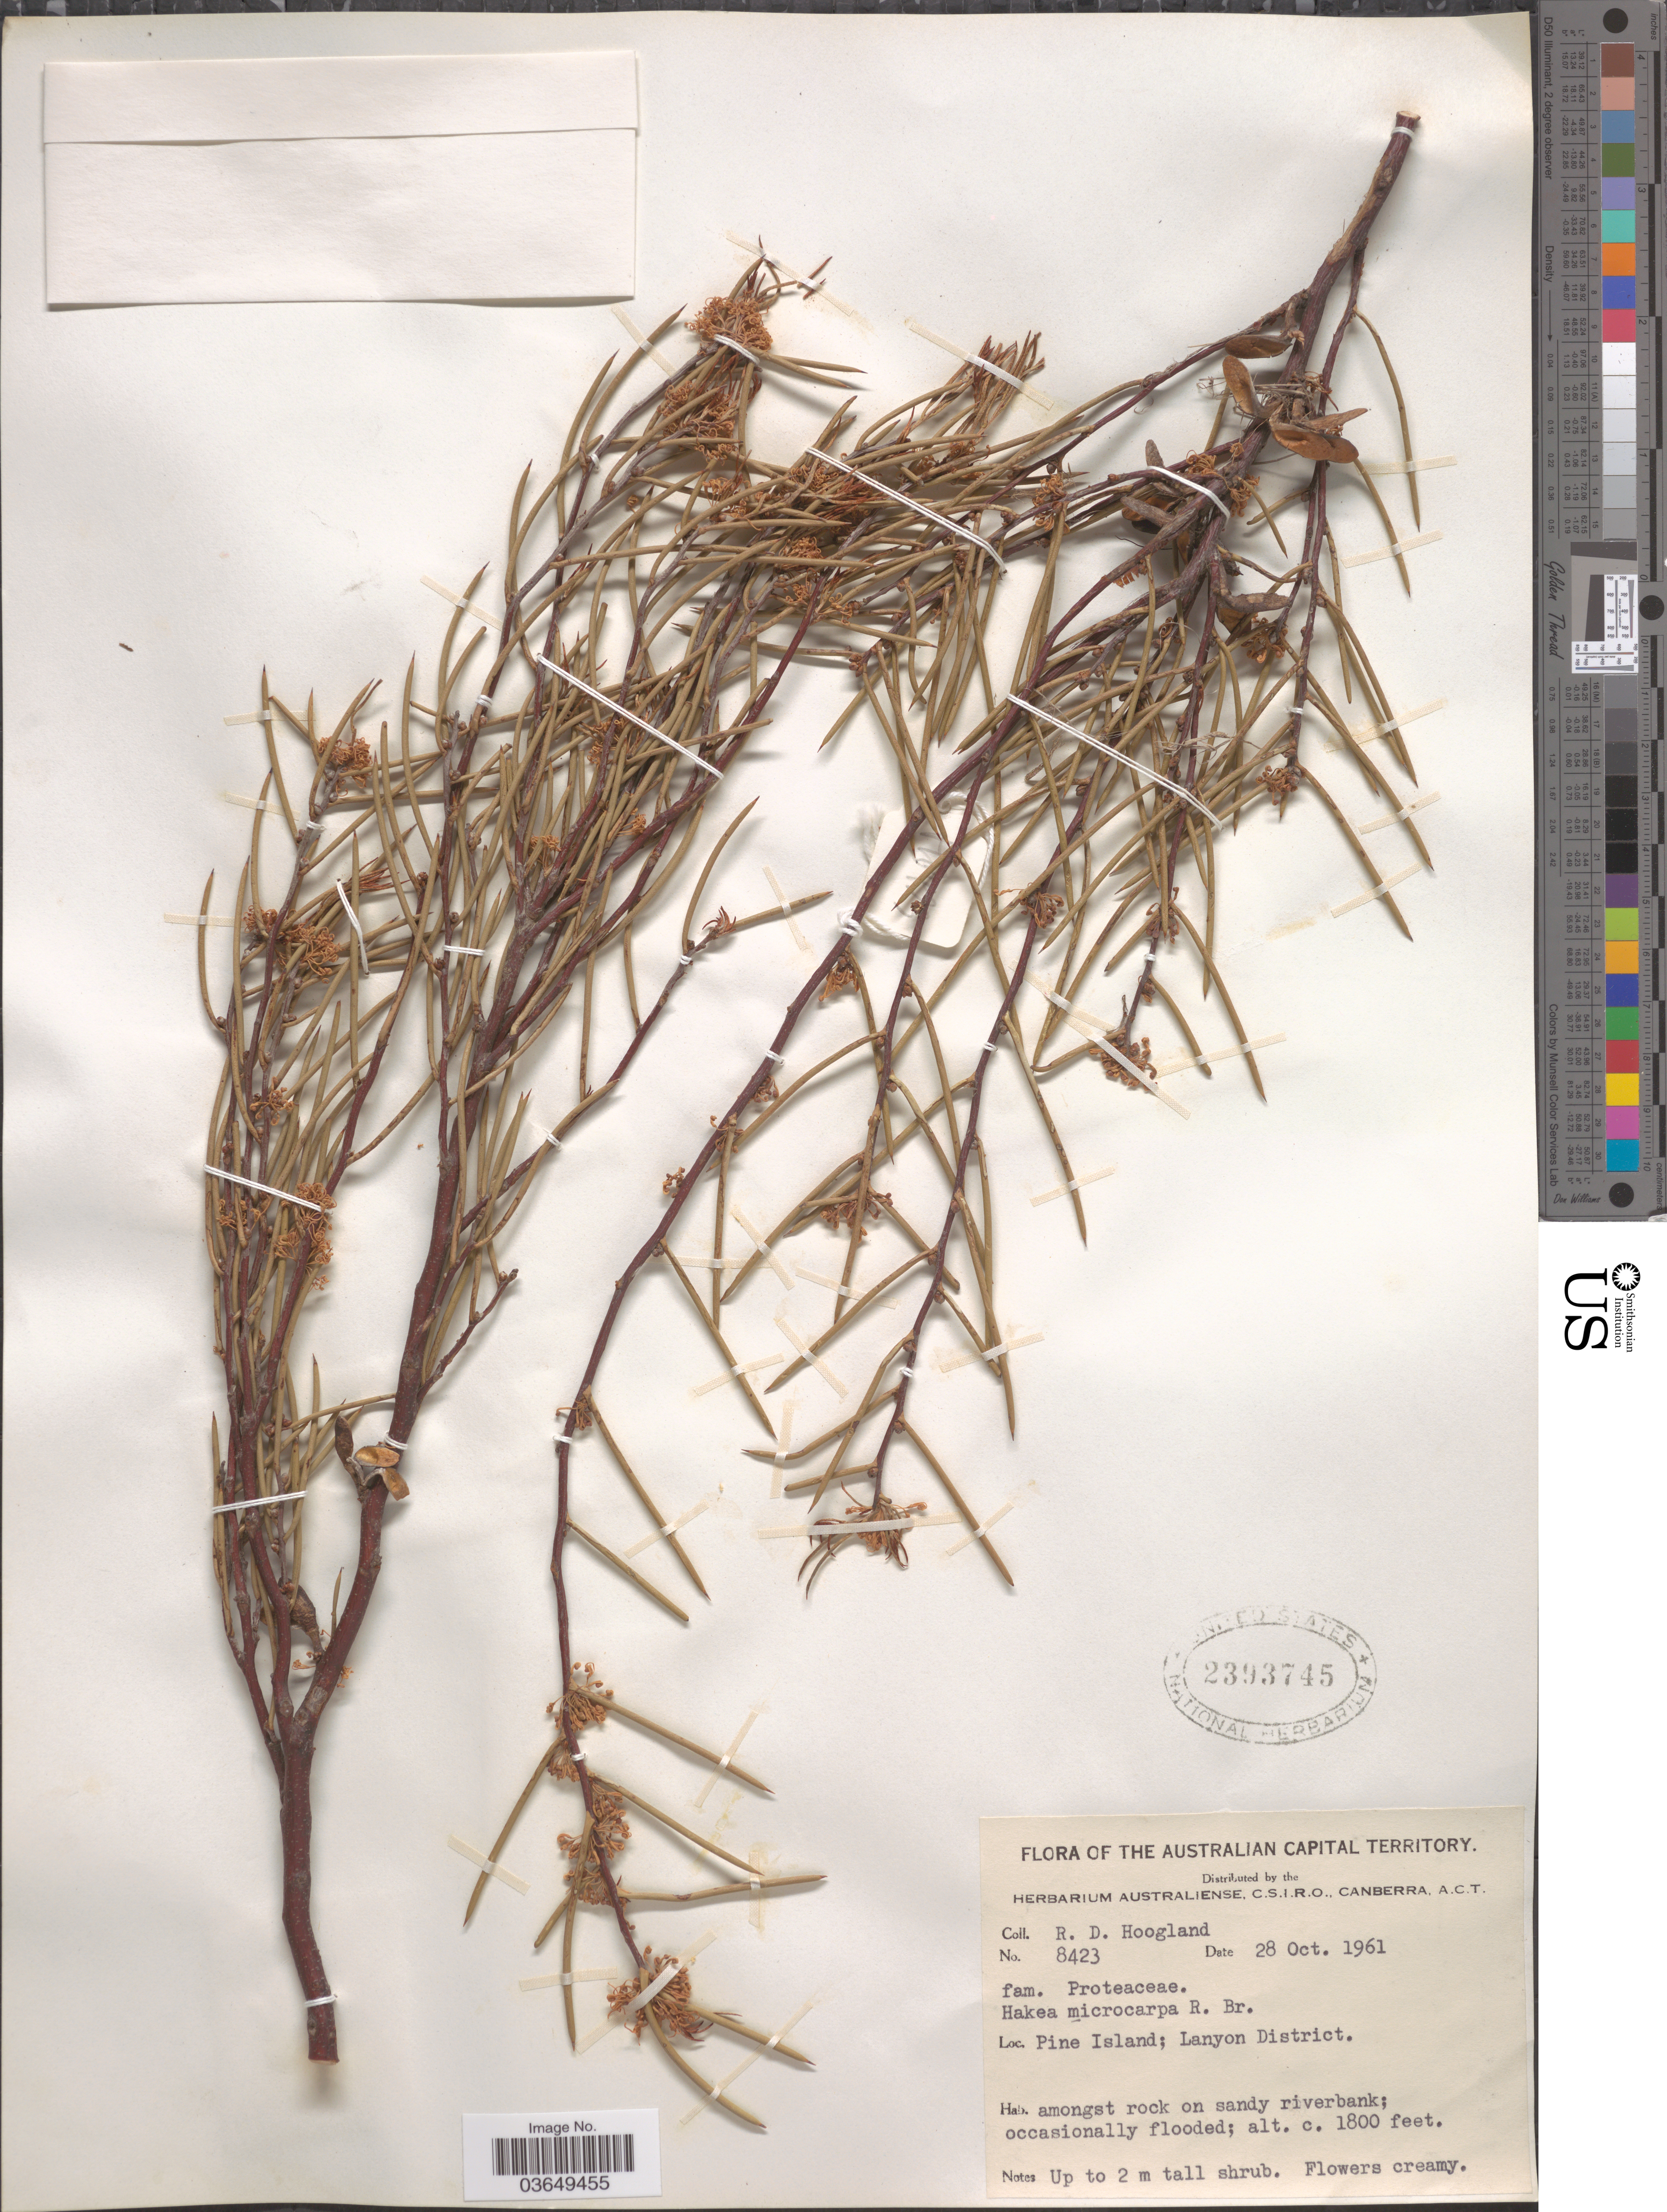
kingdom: Plantae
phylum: Tracheophyta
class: Magnoliopsida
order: Proteales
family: Proteaceae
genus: Hakea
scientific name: Hakea microcarpa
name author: R. Br.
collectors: R. D. Hoogland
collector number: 8423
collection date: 1961-10-28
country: Australia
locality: Australian Capital Territory. Pine Island; Lanyon District.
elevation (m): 549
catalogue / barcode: US 2393745